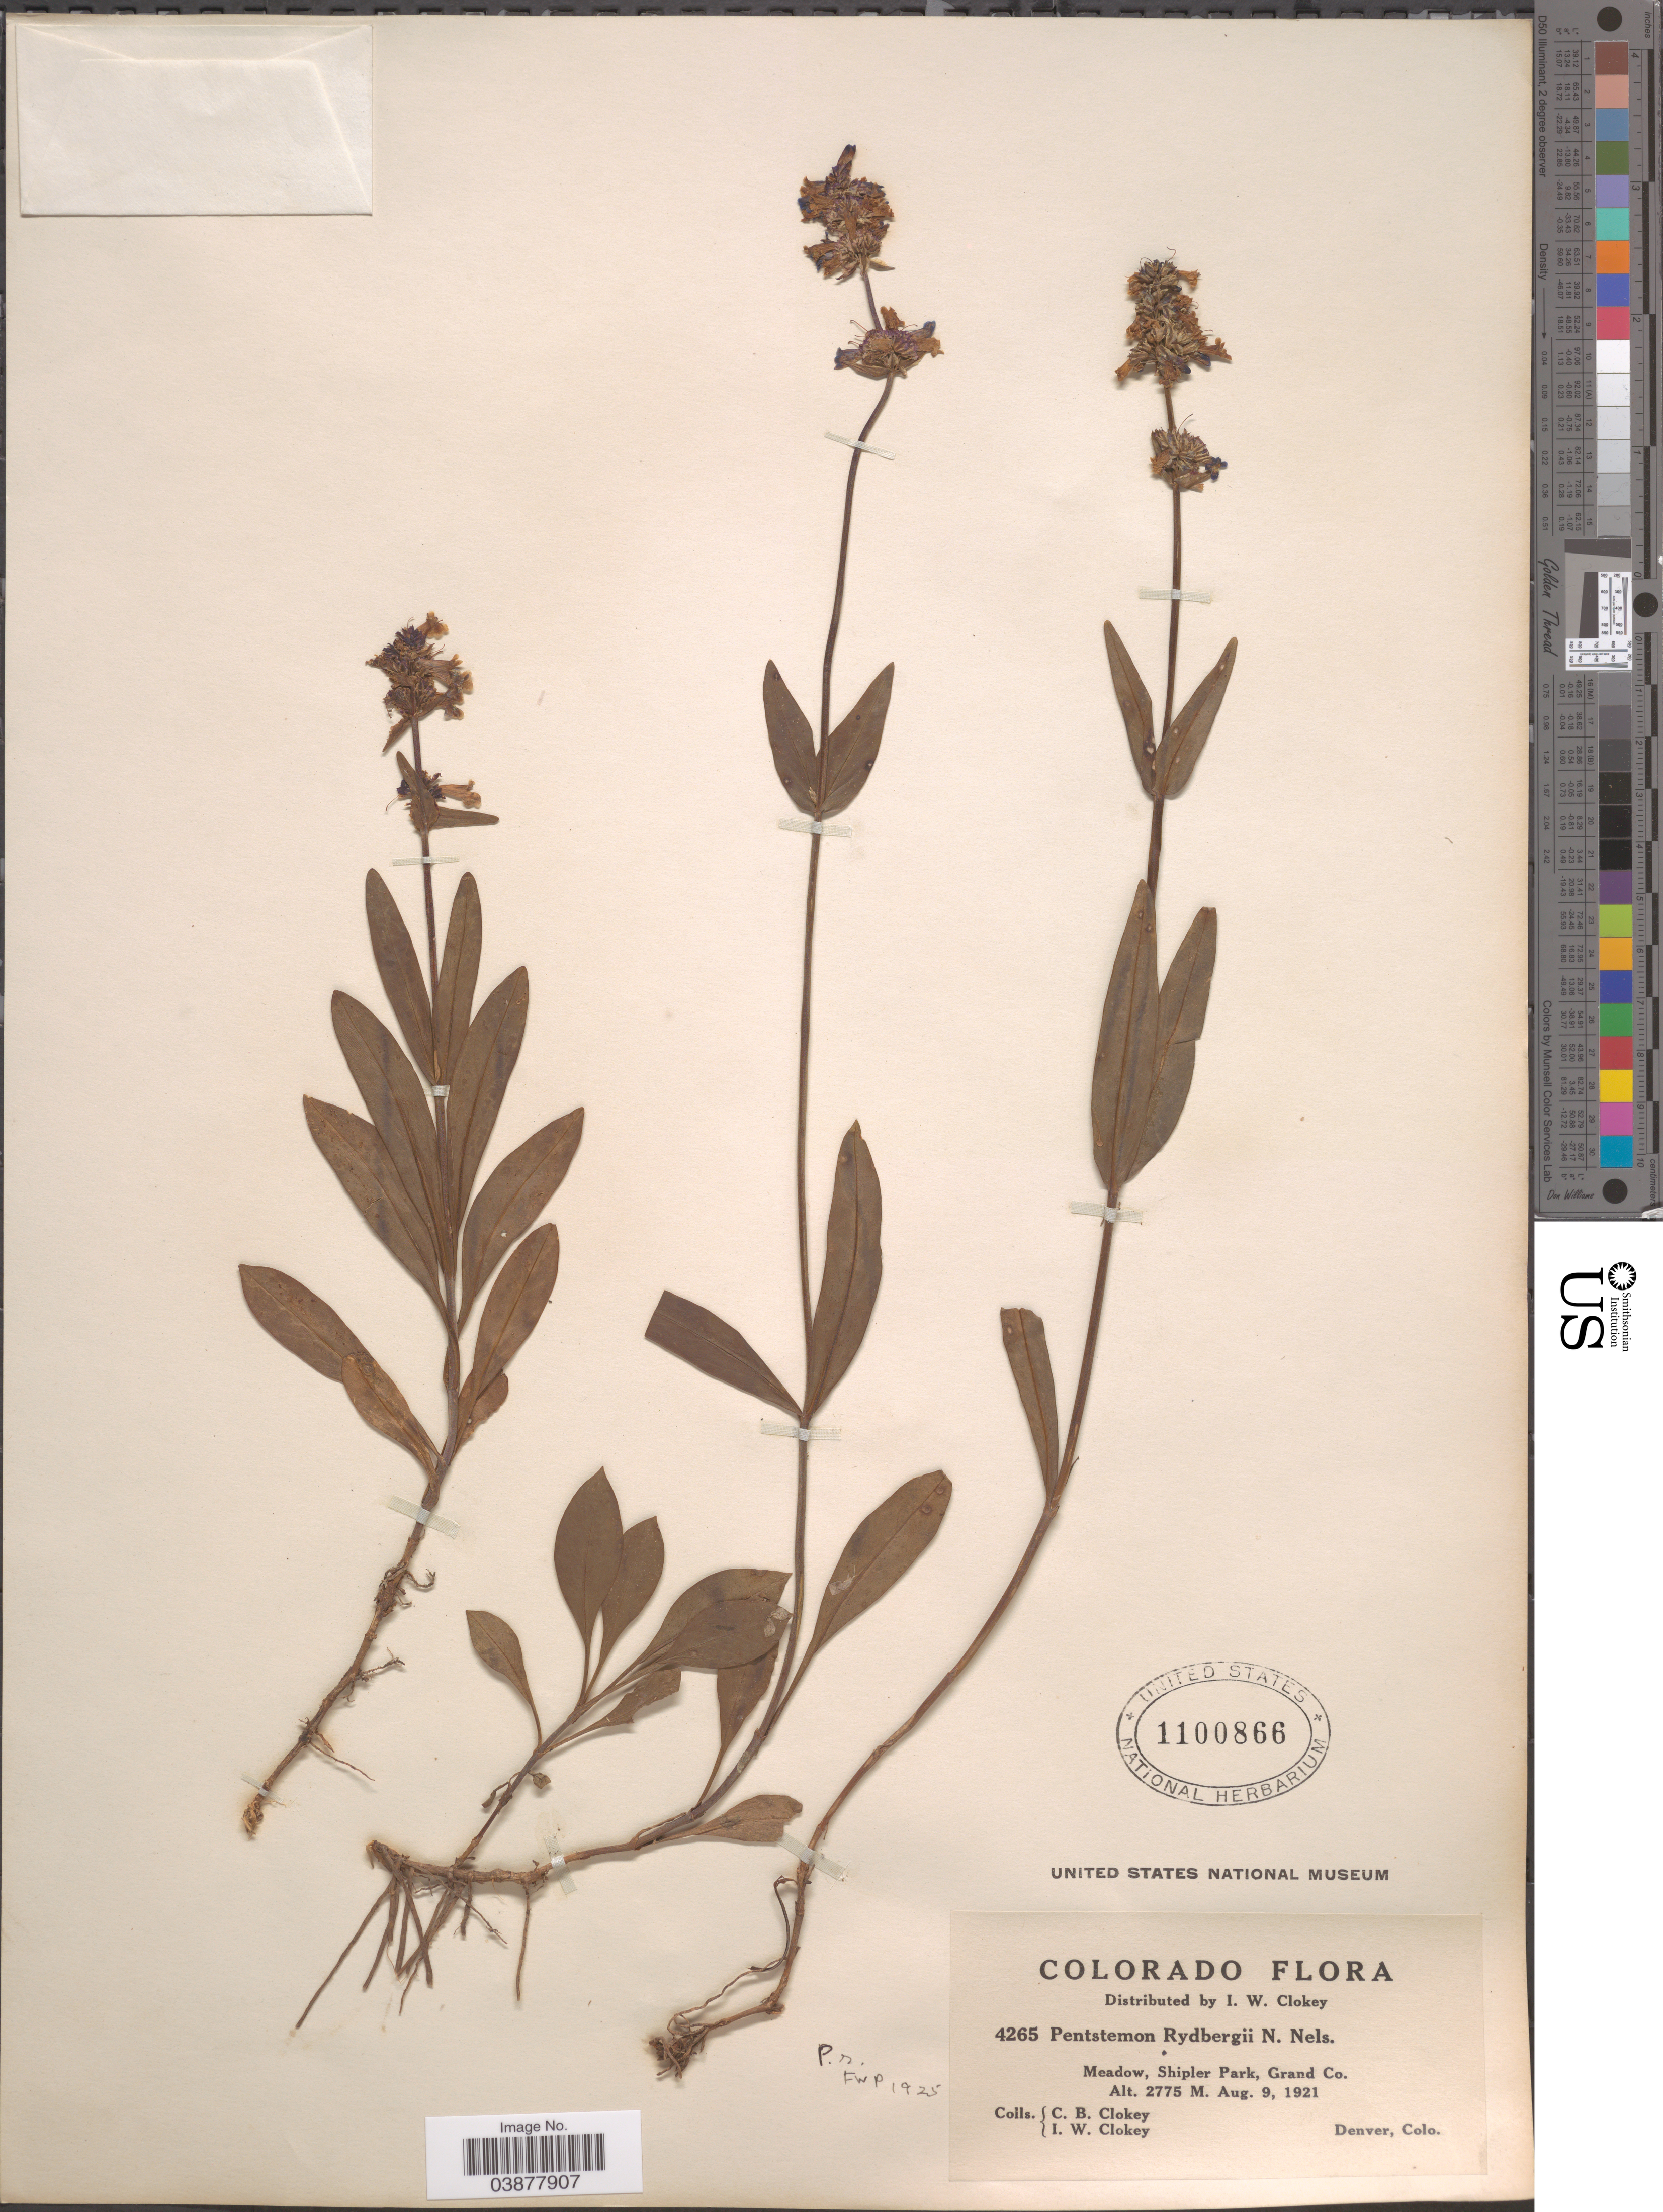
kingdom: Plantae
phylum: Tracheophyta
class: Magnoliopsida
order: Lamiales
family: Plantaginaceae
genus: Penstemon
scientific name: Penstemon rydbergii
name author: A. Nelson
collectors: C. Clokey & I. W. Clokey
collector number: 4265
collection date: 1921-08-09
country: United States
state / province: Colorado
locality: Meadow, Shipler Park, Grand Co.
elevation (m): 2775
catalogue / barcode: US 1100866